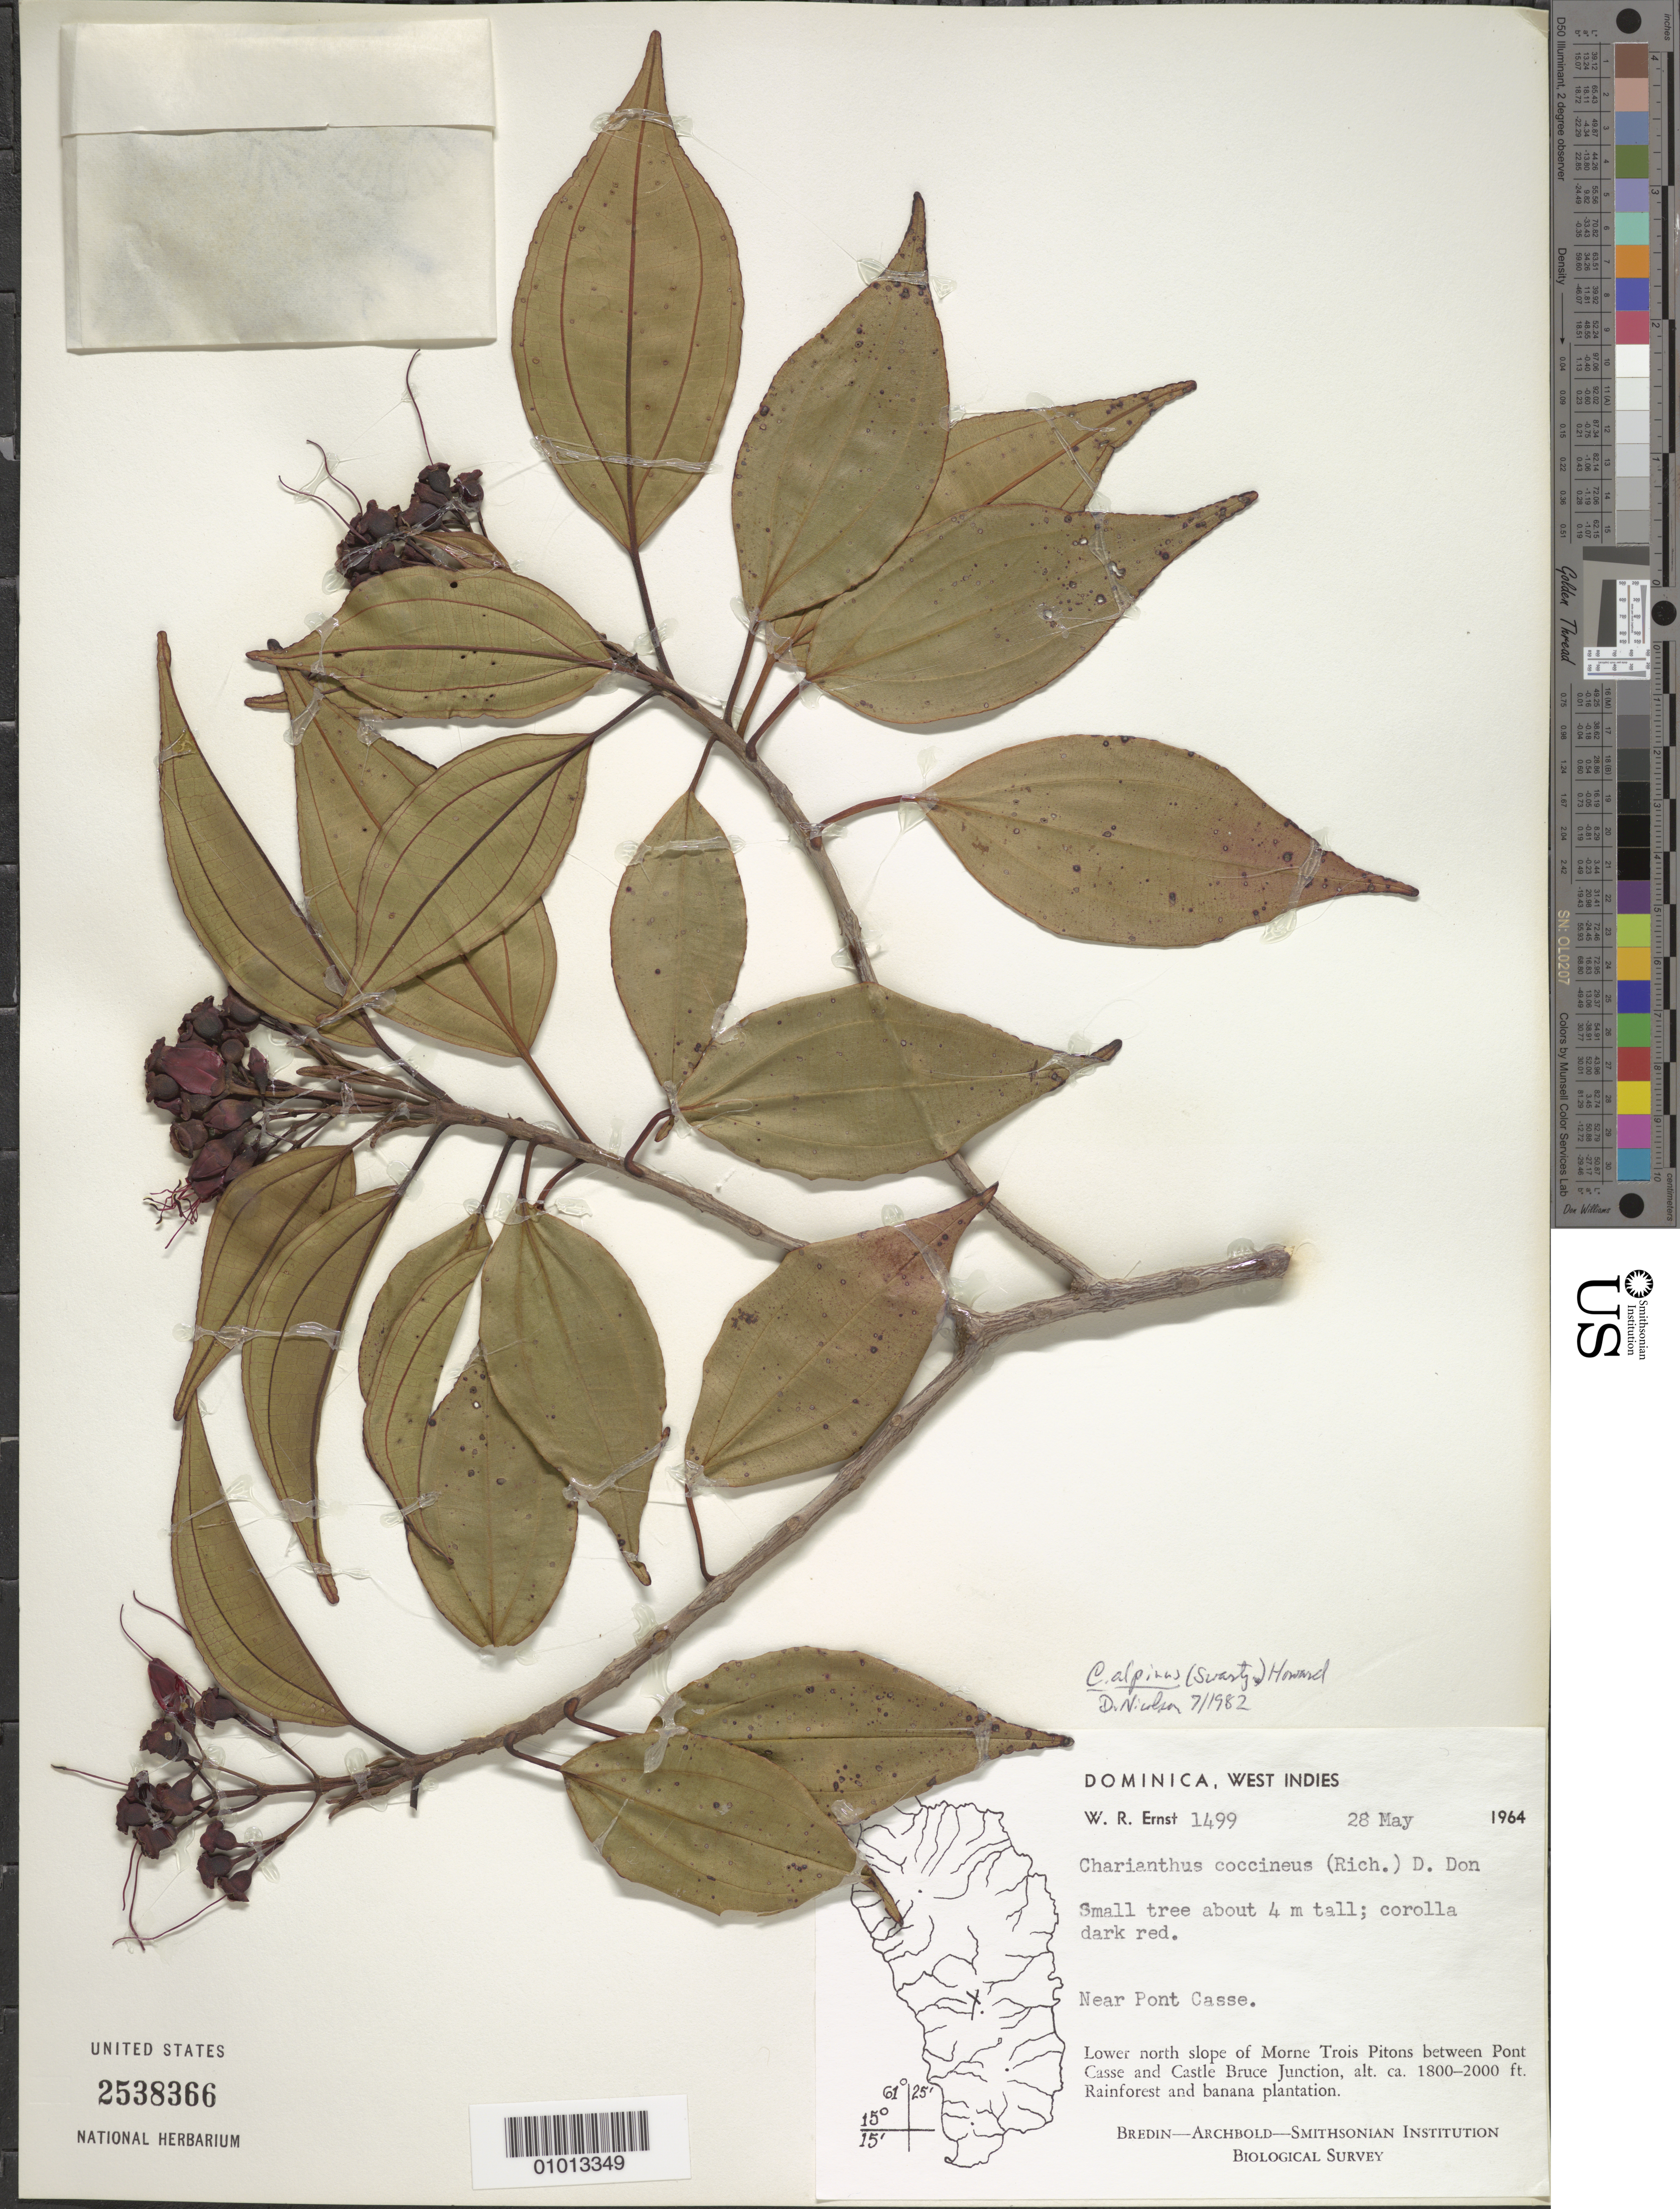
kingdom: Plantae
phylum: Tracheophyta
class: Magnoliopsida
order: Myrtales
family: Melastomataceae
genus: Charianthus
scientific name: Charianthus alpinus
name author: (Sw.) R.A. Howard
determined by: Nicolson, Dan H.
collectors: W. R. Ernst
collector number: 1499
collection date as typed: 28 May 1964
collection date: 1964-05-28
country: Dominica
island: Dominica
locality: Lower slopes of Morne Trois Pitons between Pont Casse and Castle Bruce Junction; near Pont Casse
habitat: Rainforest and banana plantation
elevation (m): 549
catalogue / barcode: US 2538366